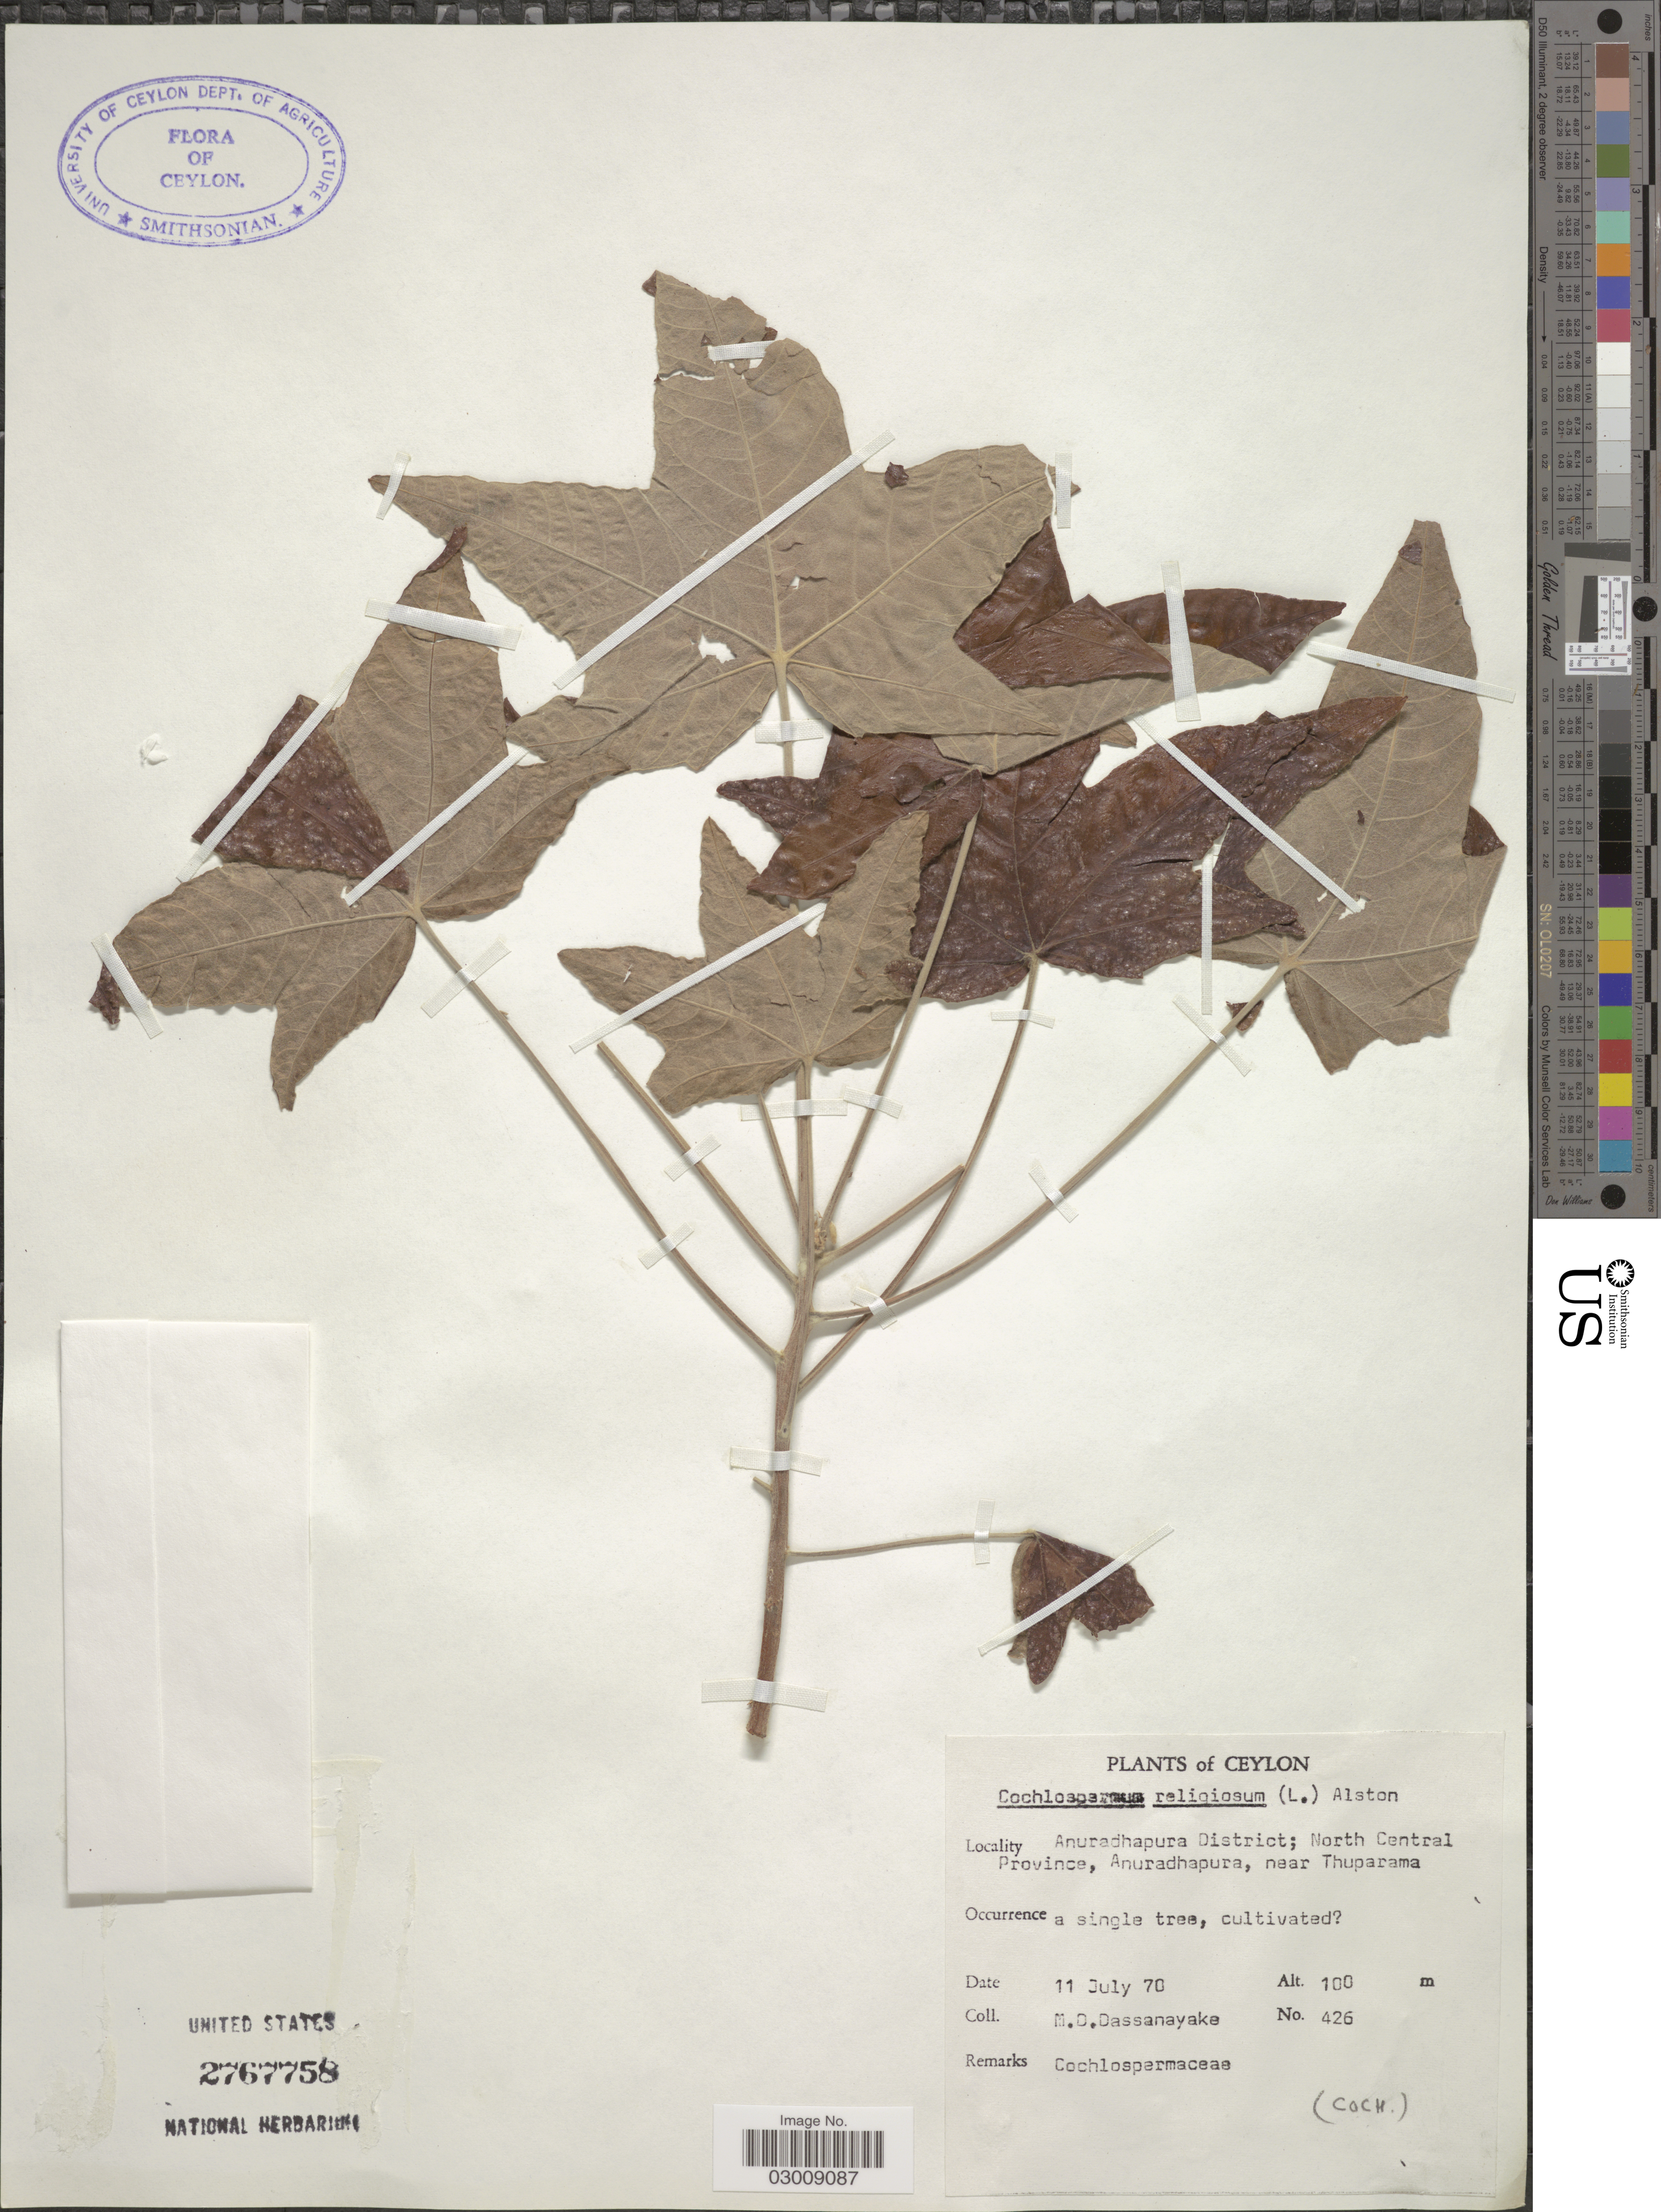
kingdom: Plantae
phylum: Tracheophyta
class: Magnoliopsida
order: Malvales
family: Cochlospermaceae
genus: Cochlospermum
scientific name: Cochlospermum religiosum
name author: (L.) Alston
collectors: M. D. Dassanayake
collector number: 426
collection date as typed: Transcribed d/m/y: 11/7/70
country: Sri Lanka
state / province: North Central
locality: Ceylon. Anuradhapura District. Anuradhapura, near Thuparama.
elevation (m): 100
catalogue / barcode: US 2767758